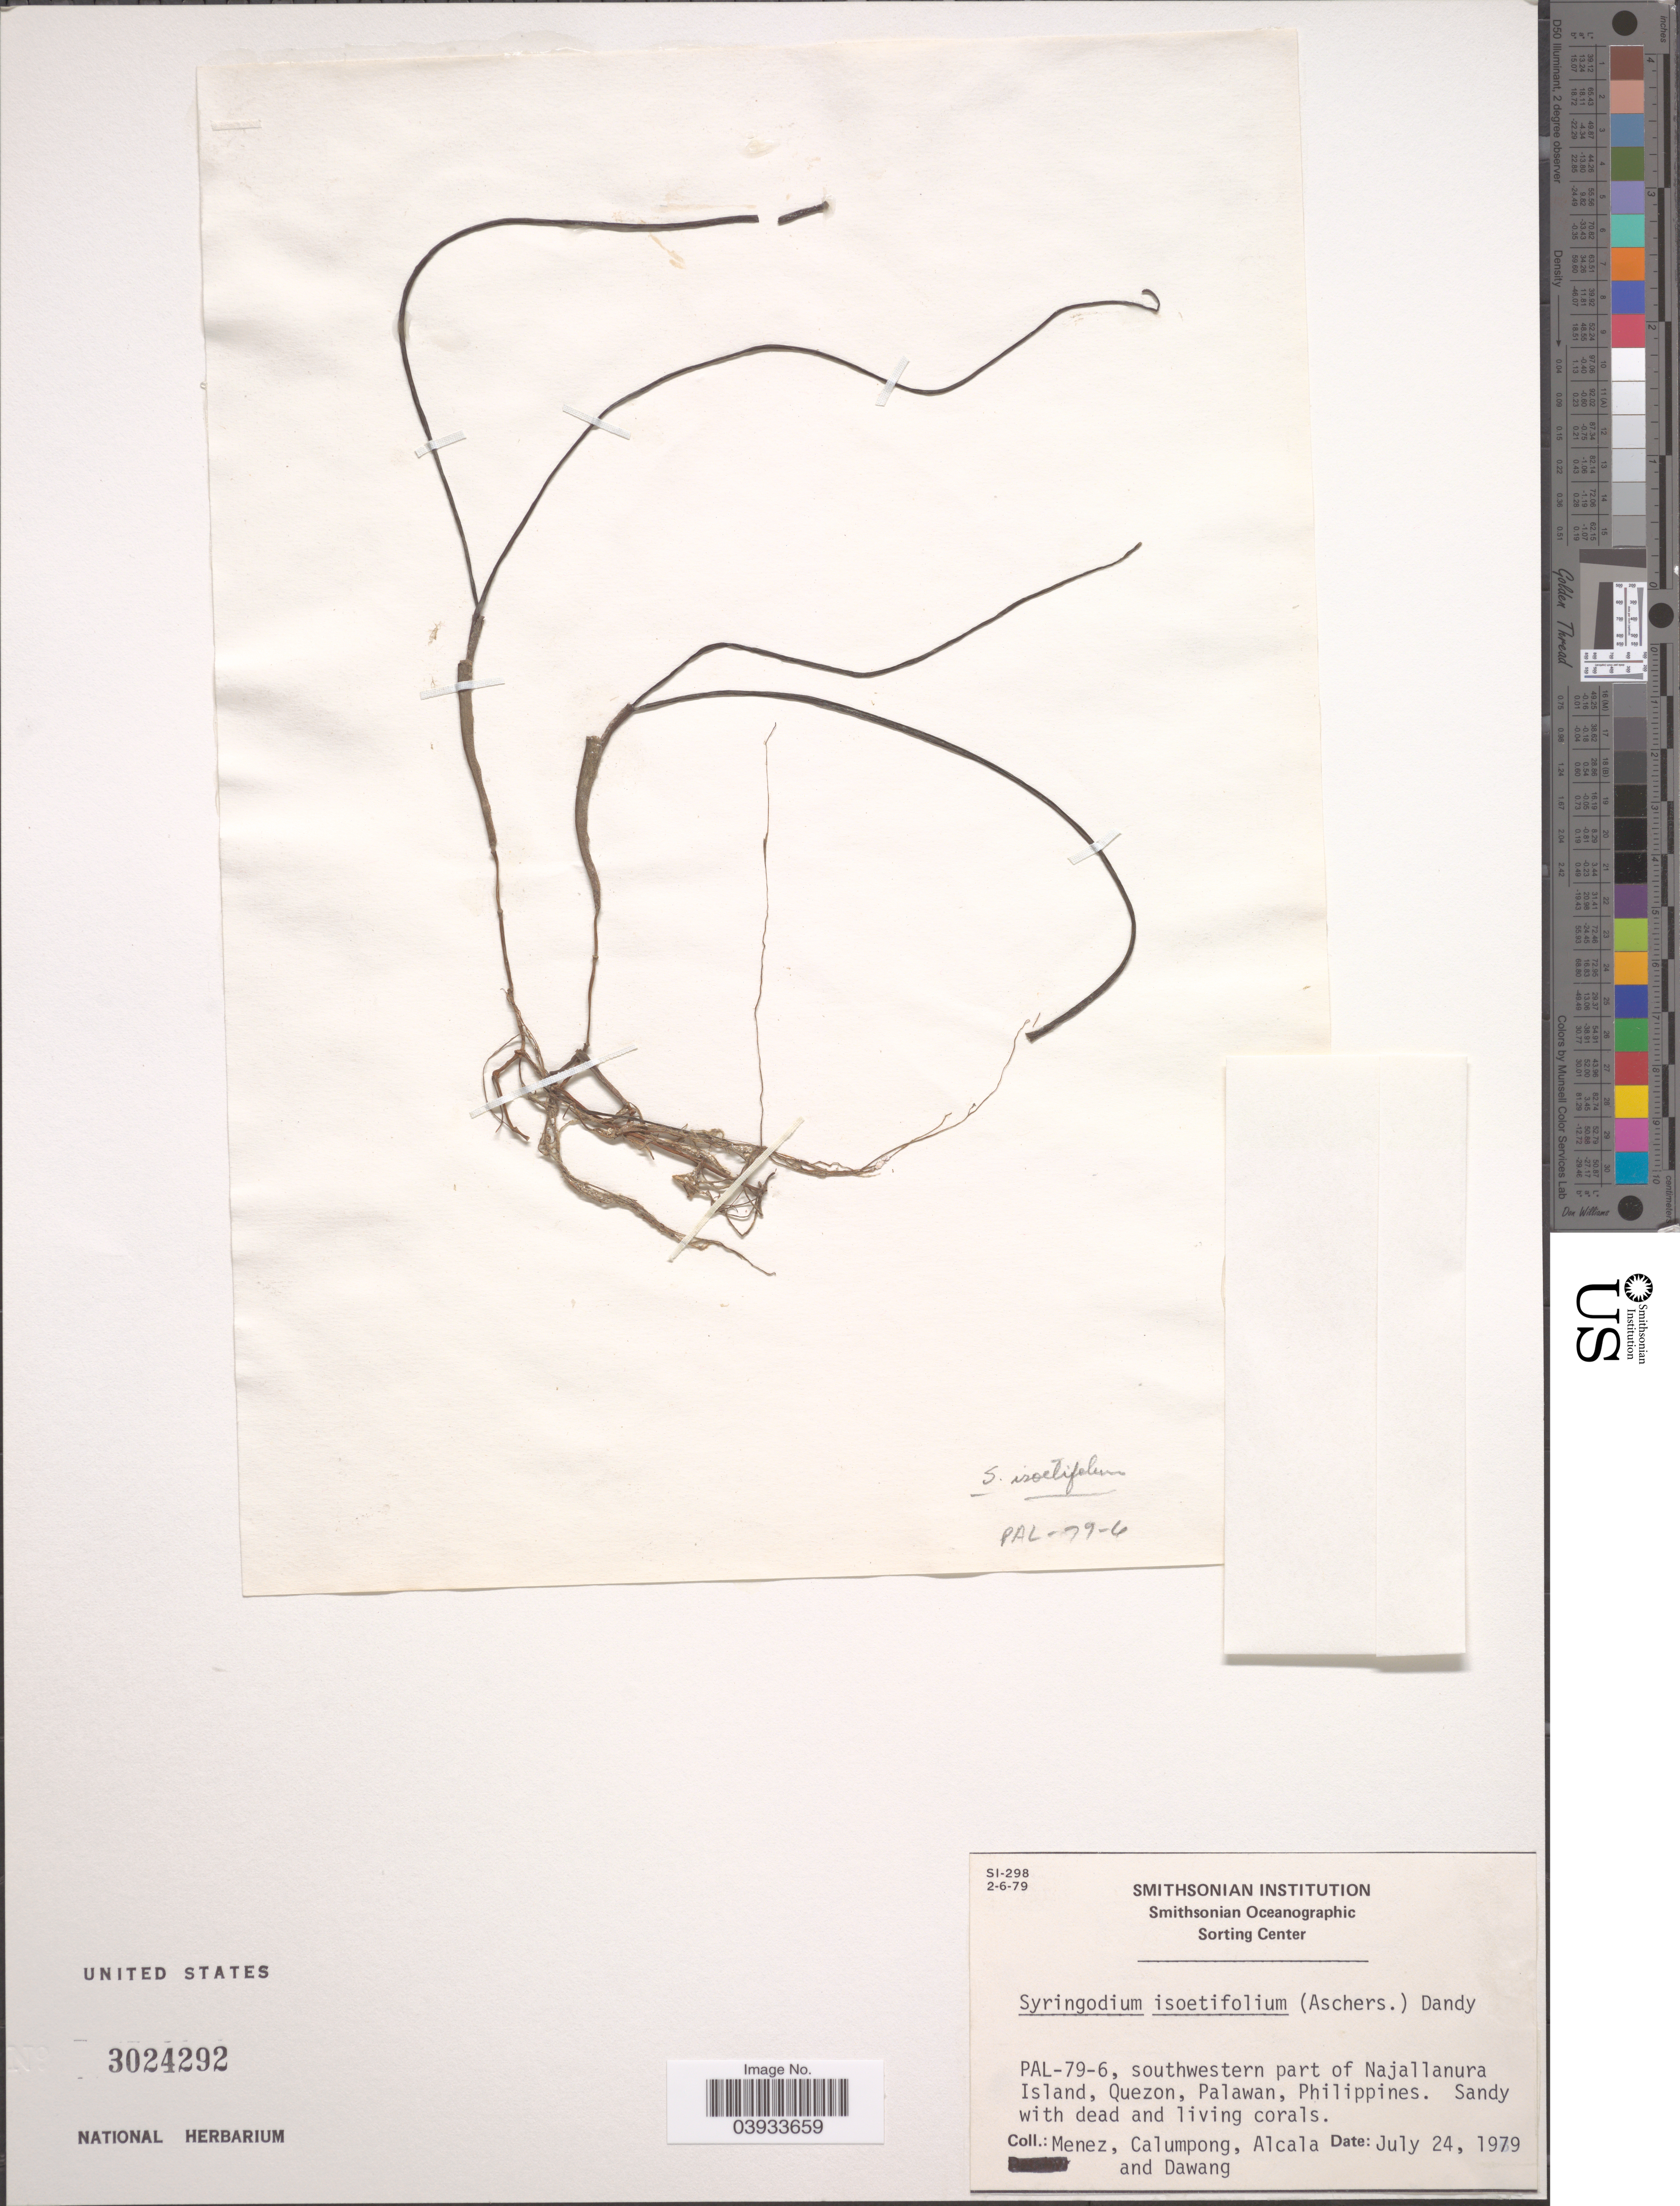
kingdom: Plantae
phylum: Tracheophyta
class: Liliopsida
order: Alismatales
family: Cymodoceaceae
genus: Syringodium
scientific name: Syringodium isoetifolium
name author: (Asch.) Dandy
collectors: Menez, Calumpong, Alcala & Dawang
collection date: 1979-07-24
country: Philippines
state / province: Mimaropa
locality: PAL-79-6, southwestern part of Najallanura Island, Quezon, Palawan.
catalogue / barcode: US 3024292